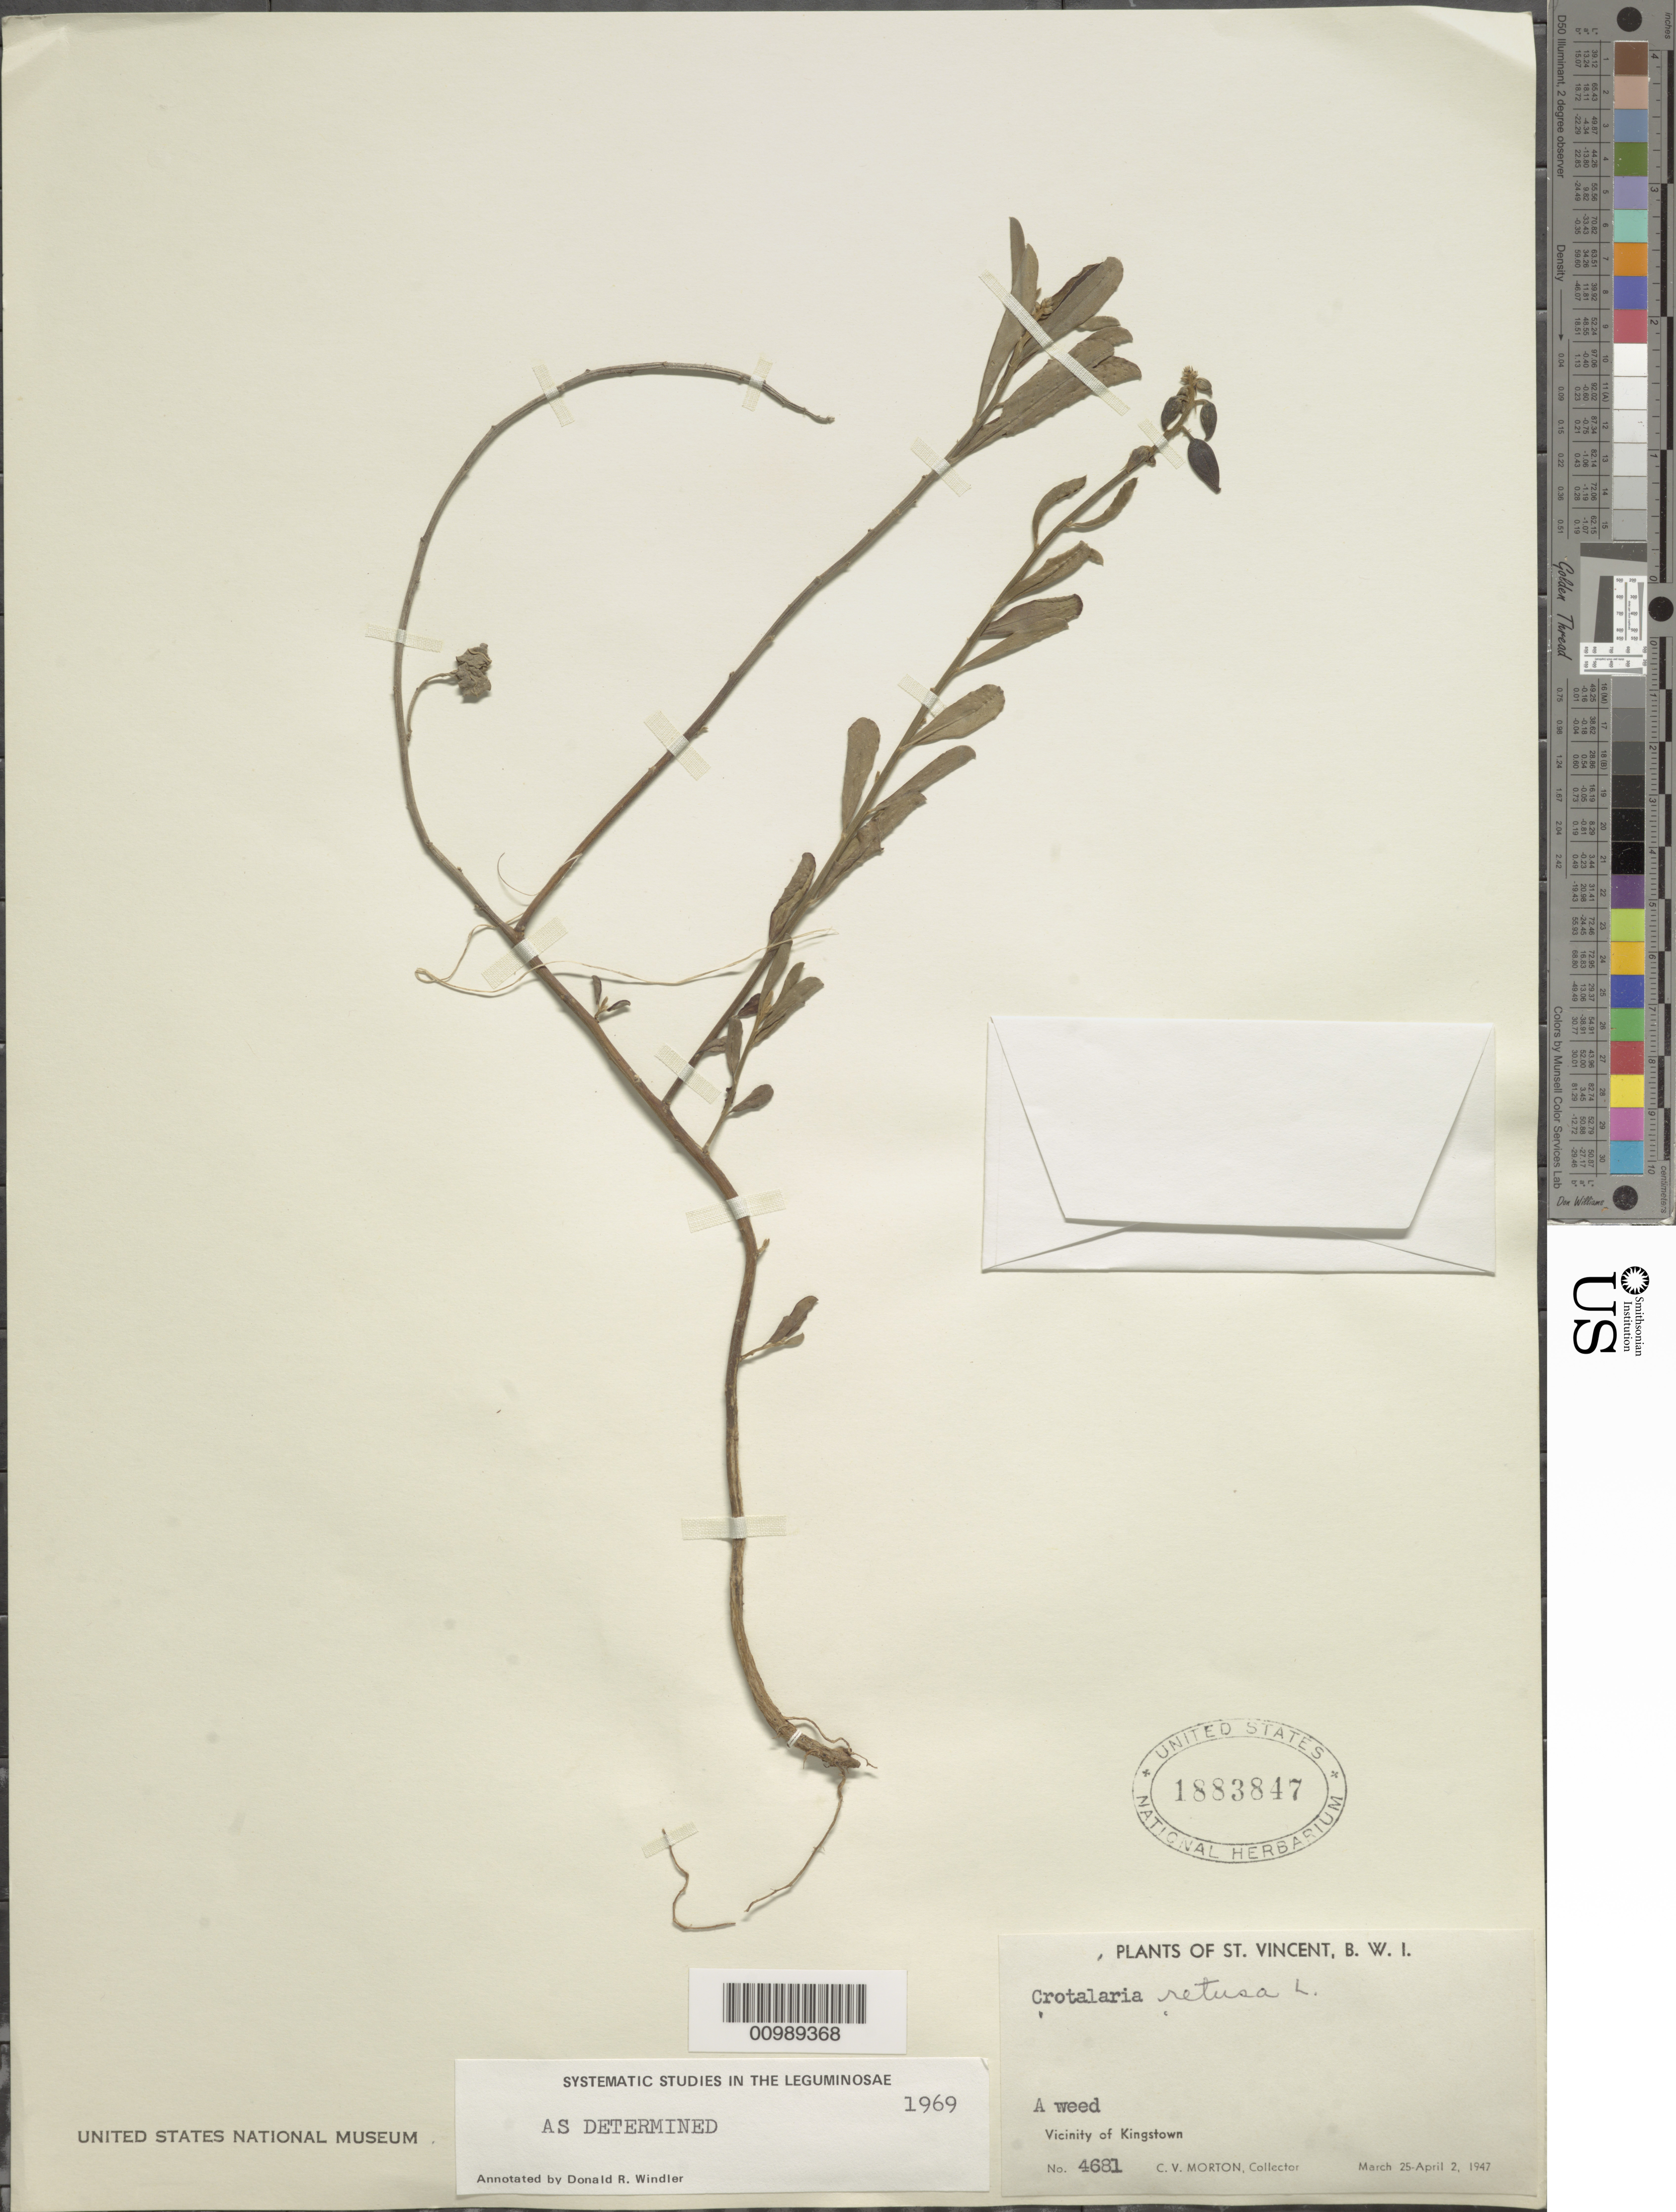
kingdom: Plantae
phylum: Tracheophyta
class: Magnoliopsida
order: Fabales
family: Fabaceae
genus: Crotalaria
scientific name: Crotalaria retusa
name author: L.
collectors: C. V. Morton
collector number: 4681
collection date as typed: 25 Mar 1947 to 02 Apr 1947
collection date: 1947-03-25/1947-04-02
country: St. Vincent - Grenadines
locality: Kingstown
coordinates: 0 N, 0 E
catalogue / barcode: US 1883847